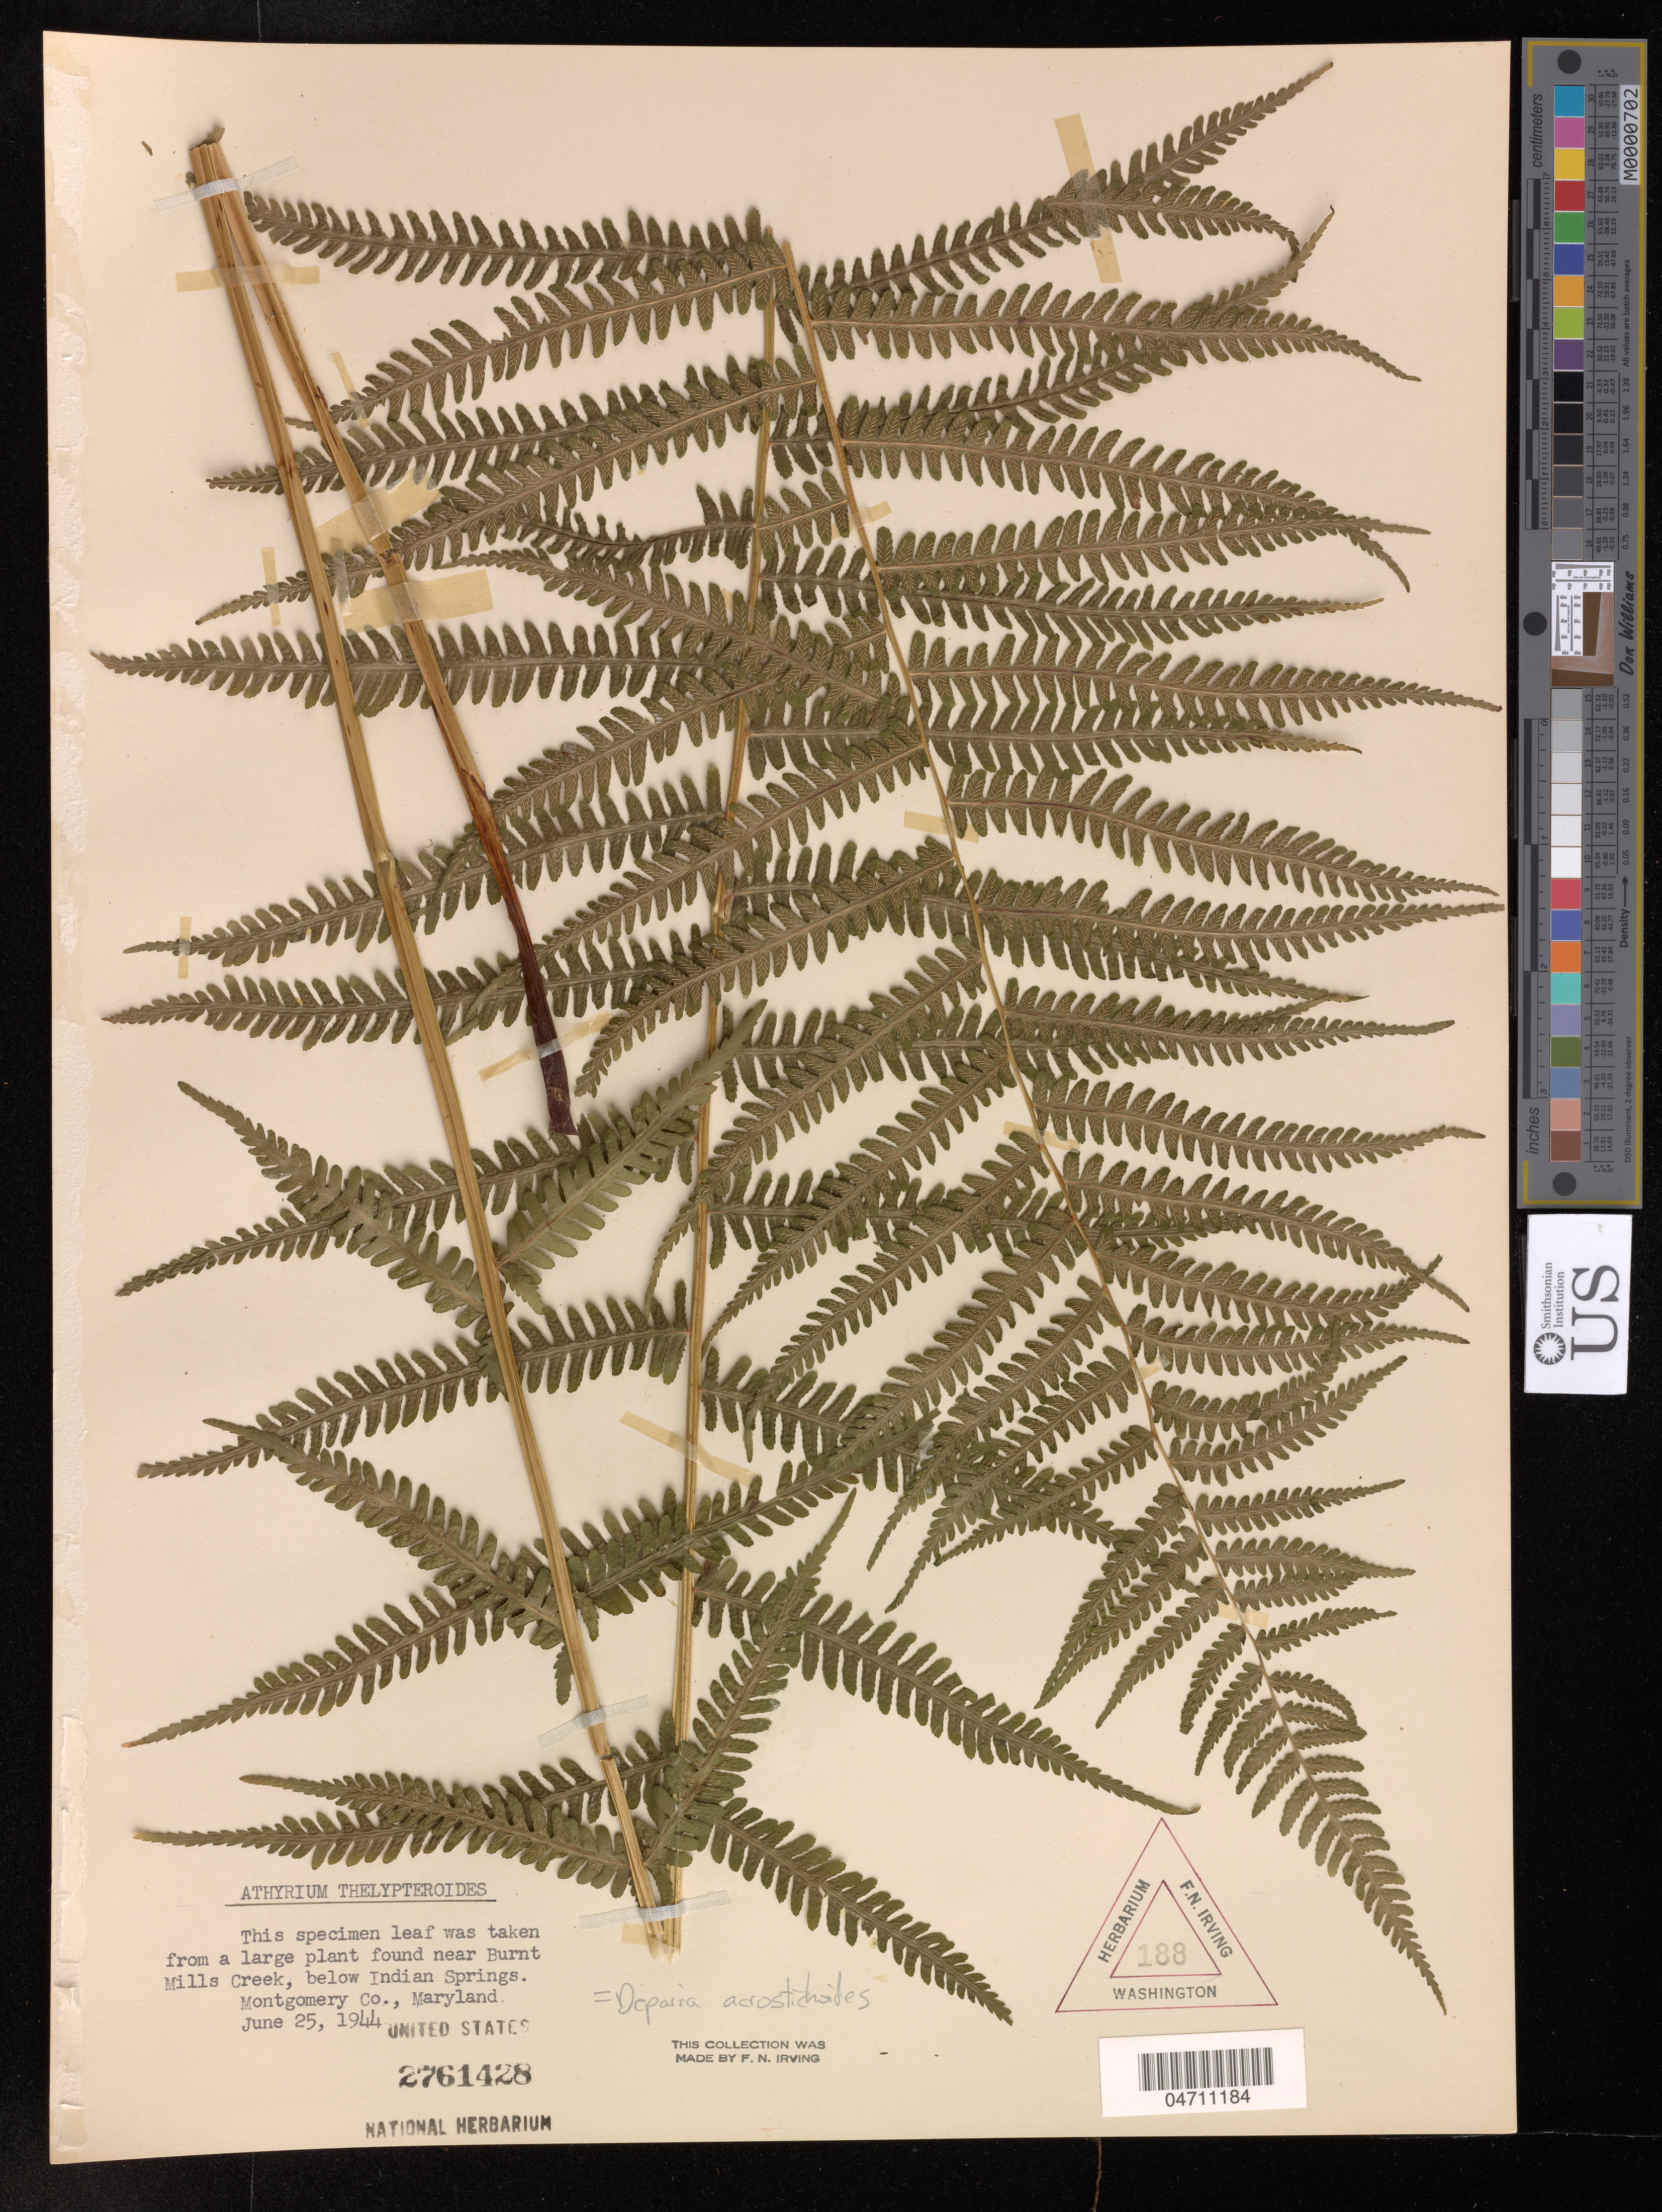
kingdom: Plantae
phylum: Tracheophyta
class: Polypodiopsida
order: Polypodiales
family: Athyriaceae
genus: Deparia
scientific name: Deparia acrostichoides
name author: (Sw.) M. Kato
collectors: F. Irving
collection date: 1944-06-25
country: United States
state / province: Maryland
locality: Near Burnt Mills Creek, below Indian Springs Montgomery Co.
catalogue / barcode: US 2761428